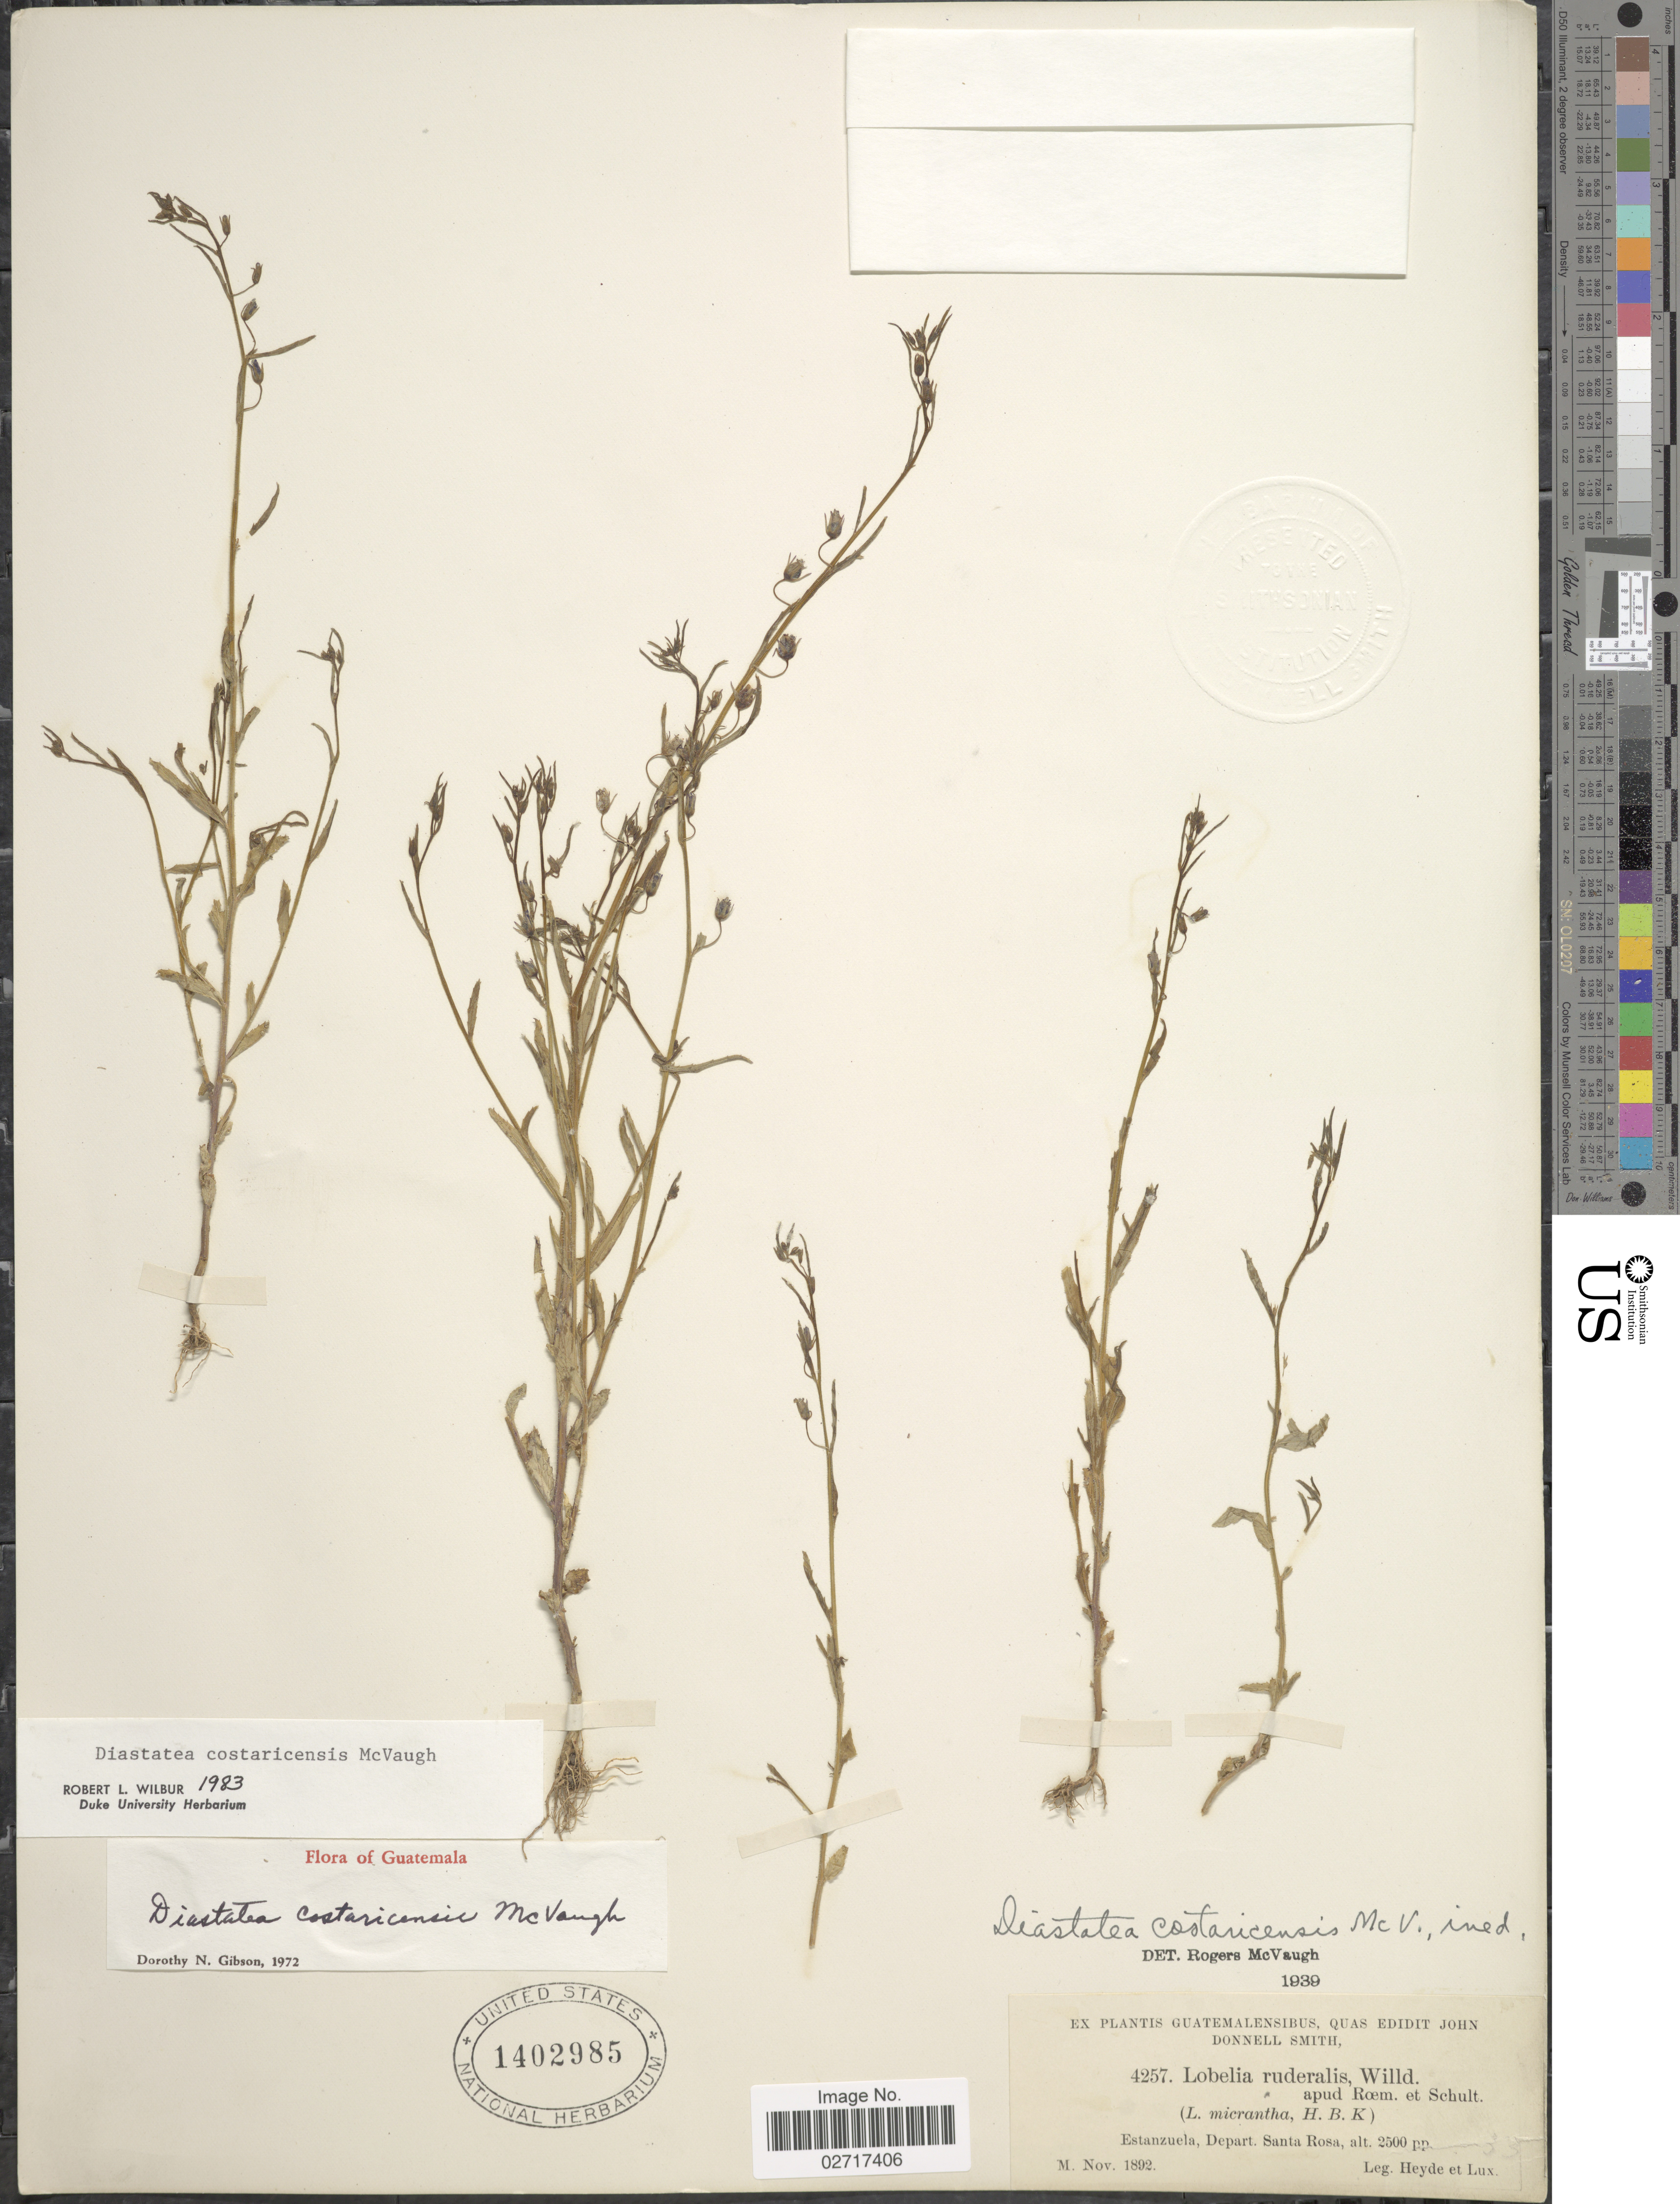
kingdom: Plantae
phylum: Tracheophyta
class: Magnoliopsida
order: Asterales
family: Campanulaceae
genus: Diastatea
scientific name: Diastatea costaricensis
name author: McVaugh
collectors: Heyde & Lux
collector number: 4257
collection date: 1892-11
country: Guatemala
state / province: Santa Rosa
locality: Estanzuela, Depart. Santa Rosa.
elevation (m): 762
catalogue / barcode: US 1402985